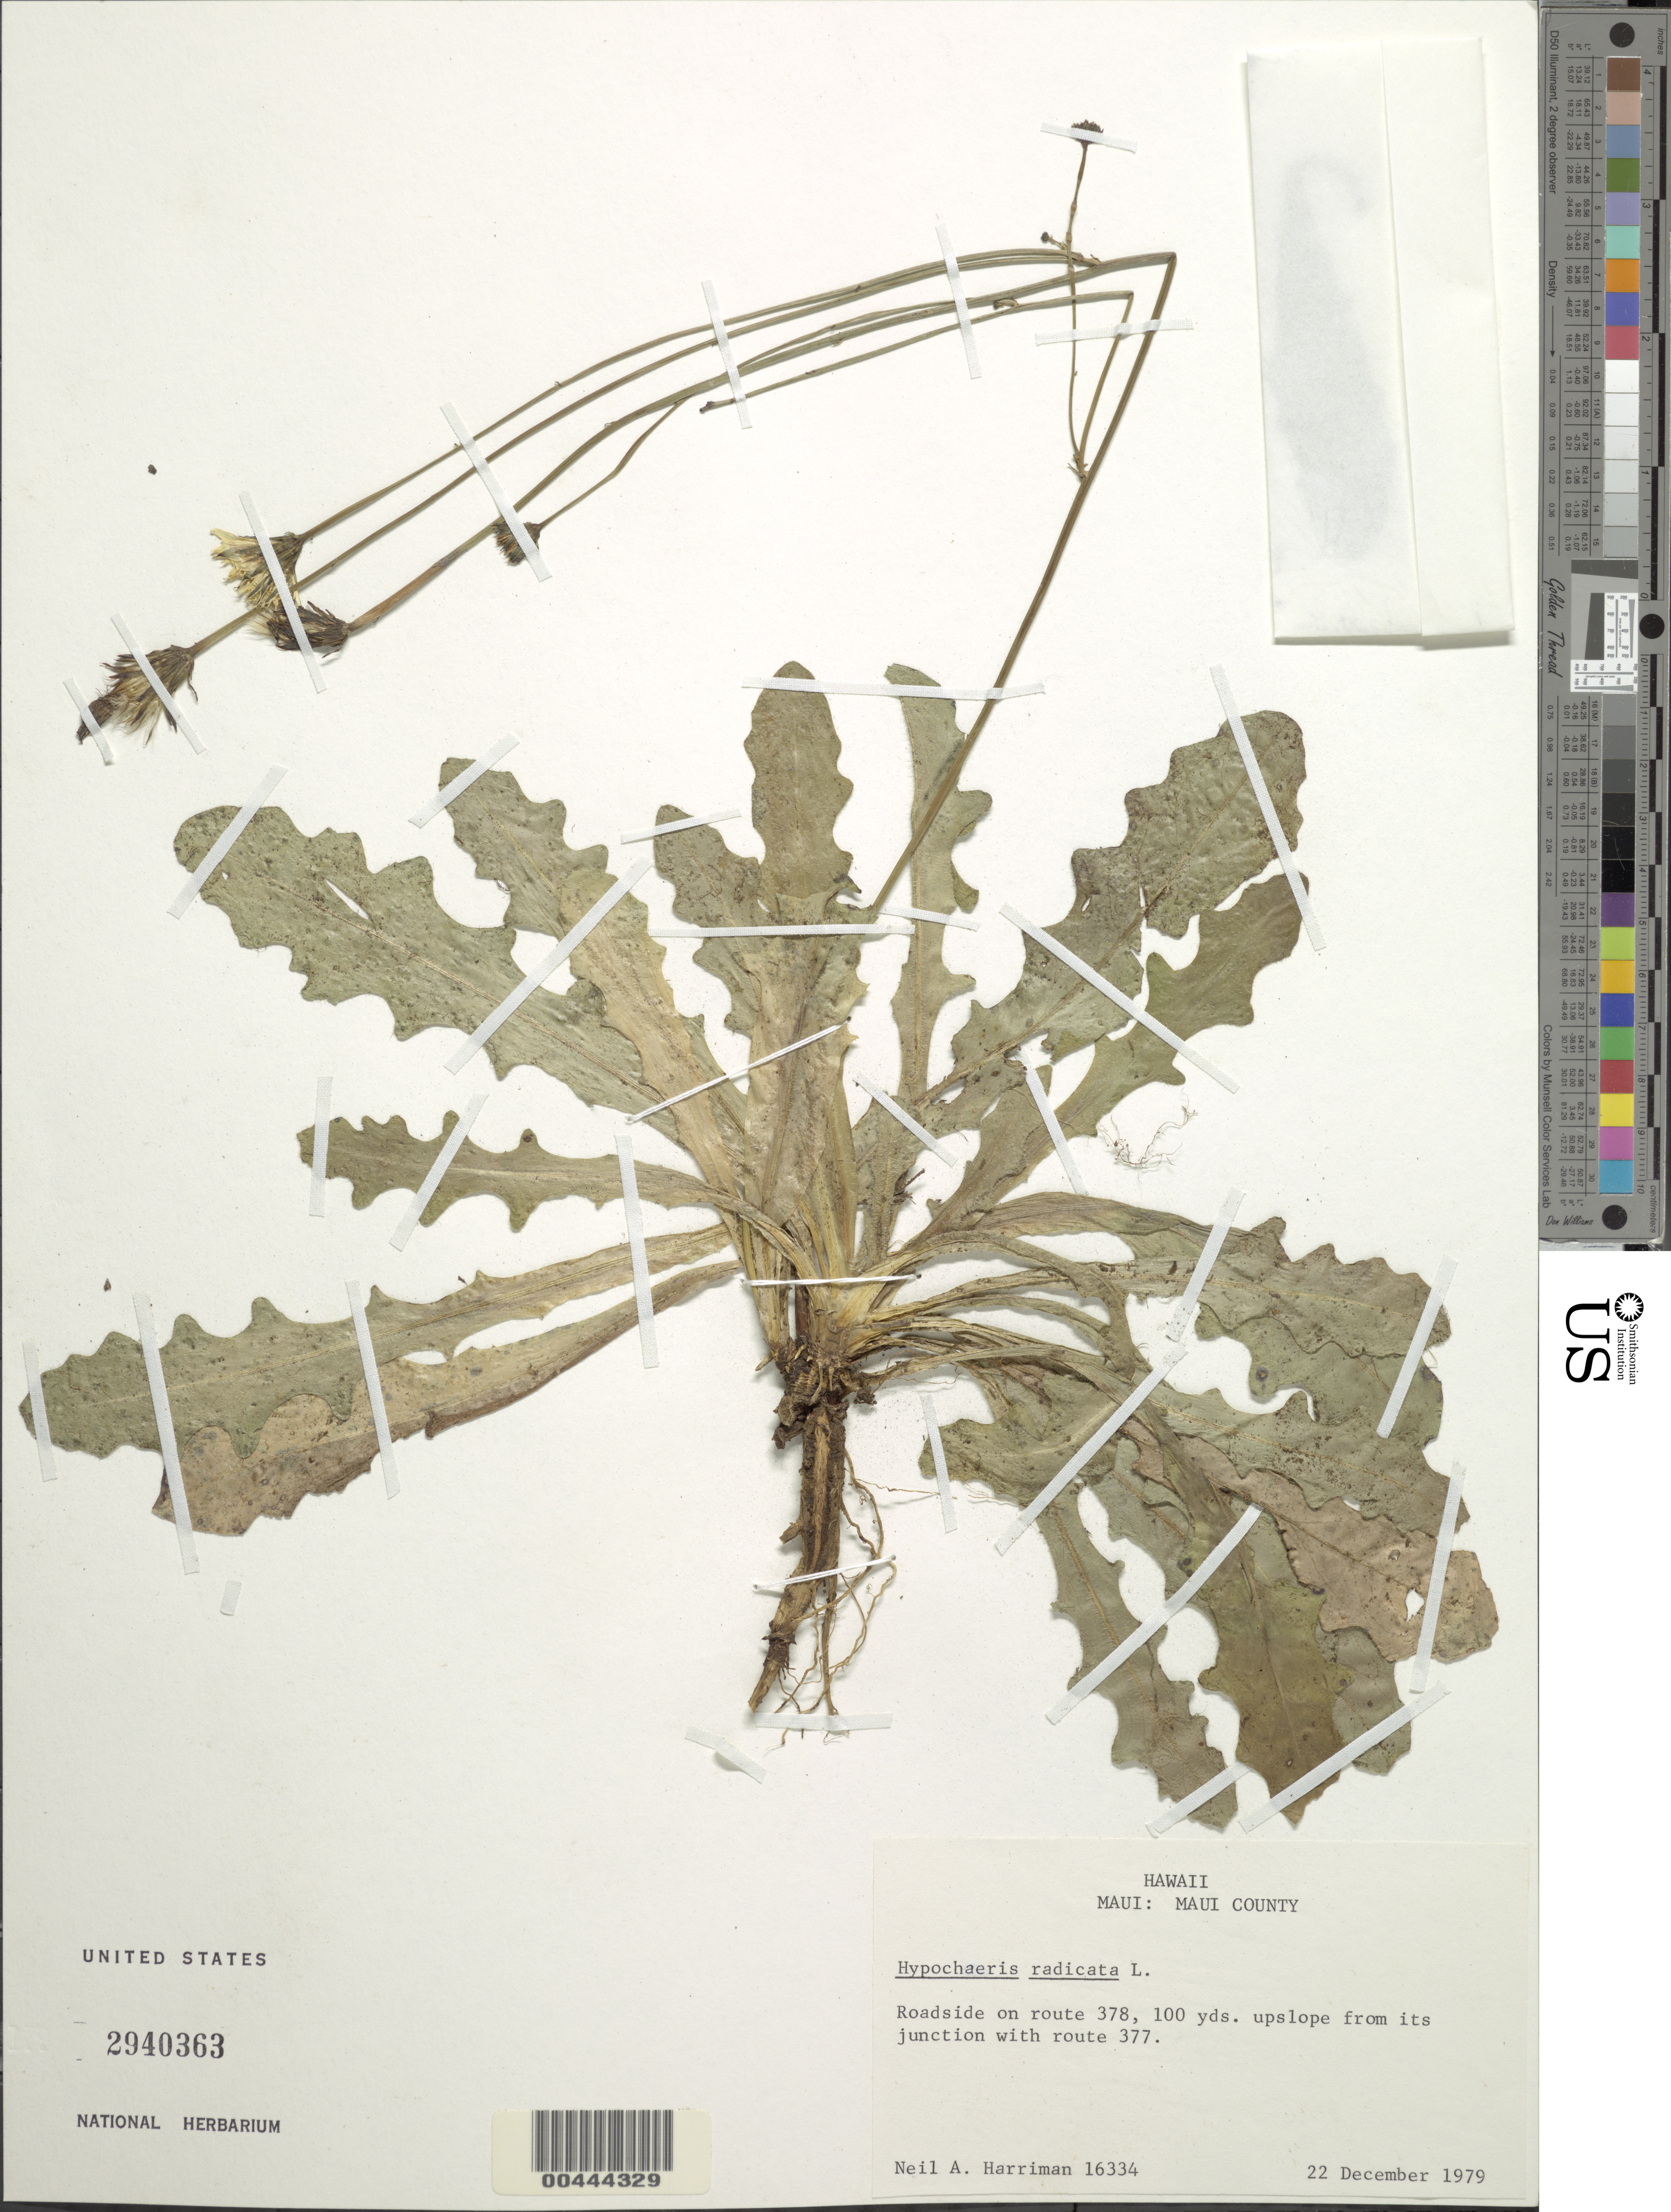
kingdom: Plantae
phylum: Tracheophyta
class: Magnoliopsida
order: Asterales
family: Asteraceae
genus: Hypochaeris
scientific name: Hypochaeris radicata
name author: L.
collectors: N. A. Harriman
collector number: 16334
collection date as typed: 22 Dec 1979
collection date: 1979-12-22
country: United States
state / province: Hawaii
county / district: Maui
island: Maui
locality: Roadside on route 378, 100 yds. upslope from its junction with junction 377. Maui County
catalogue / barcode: US 2940363